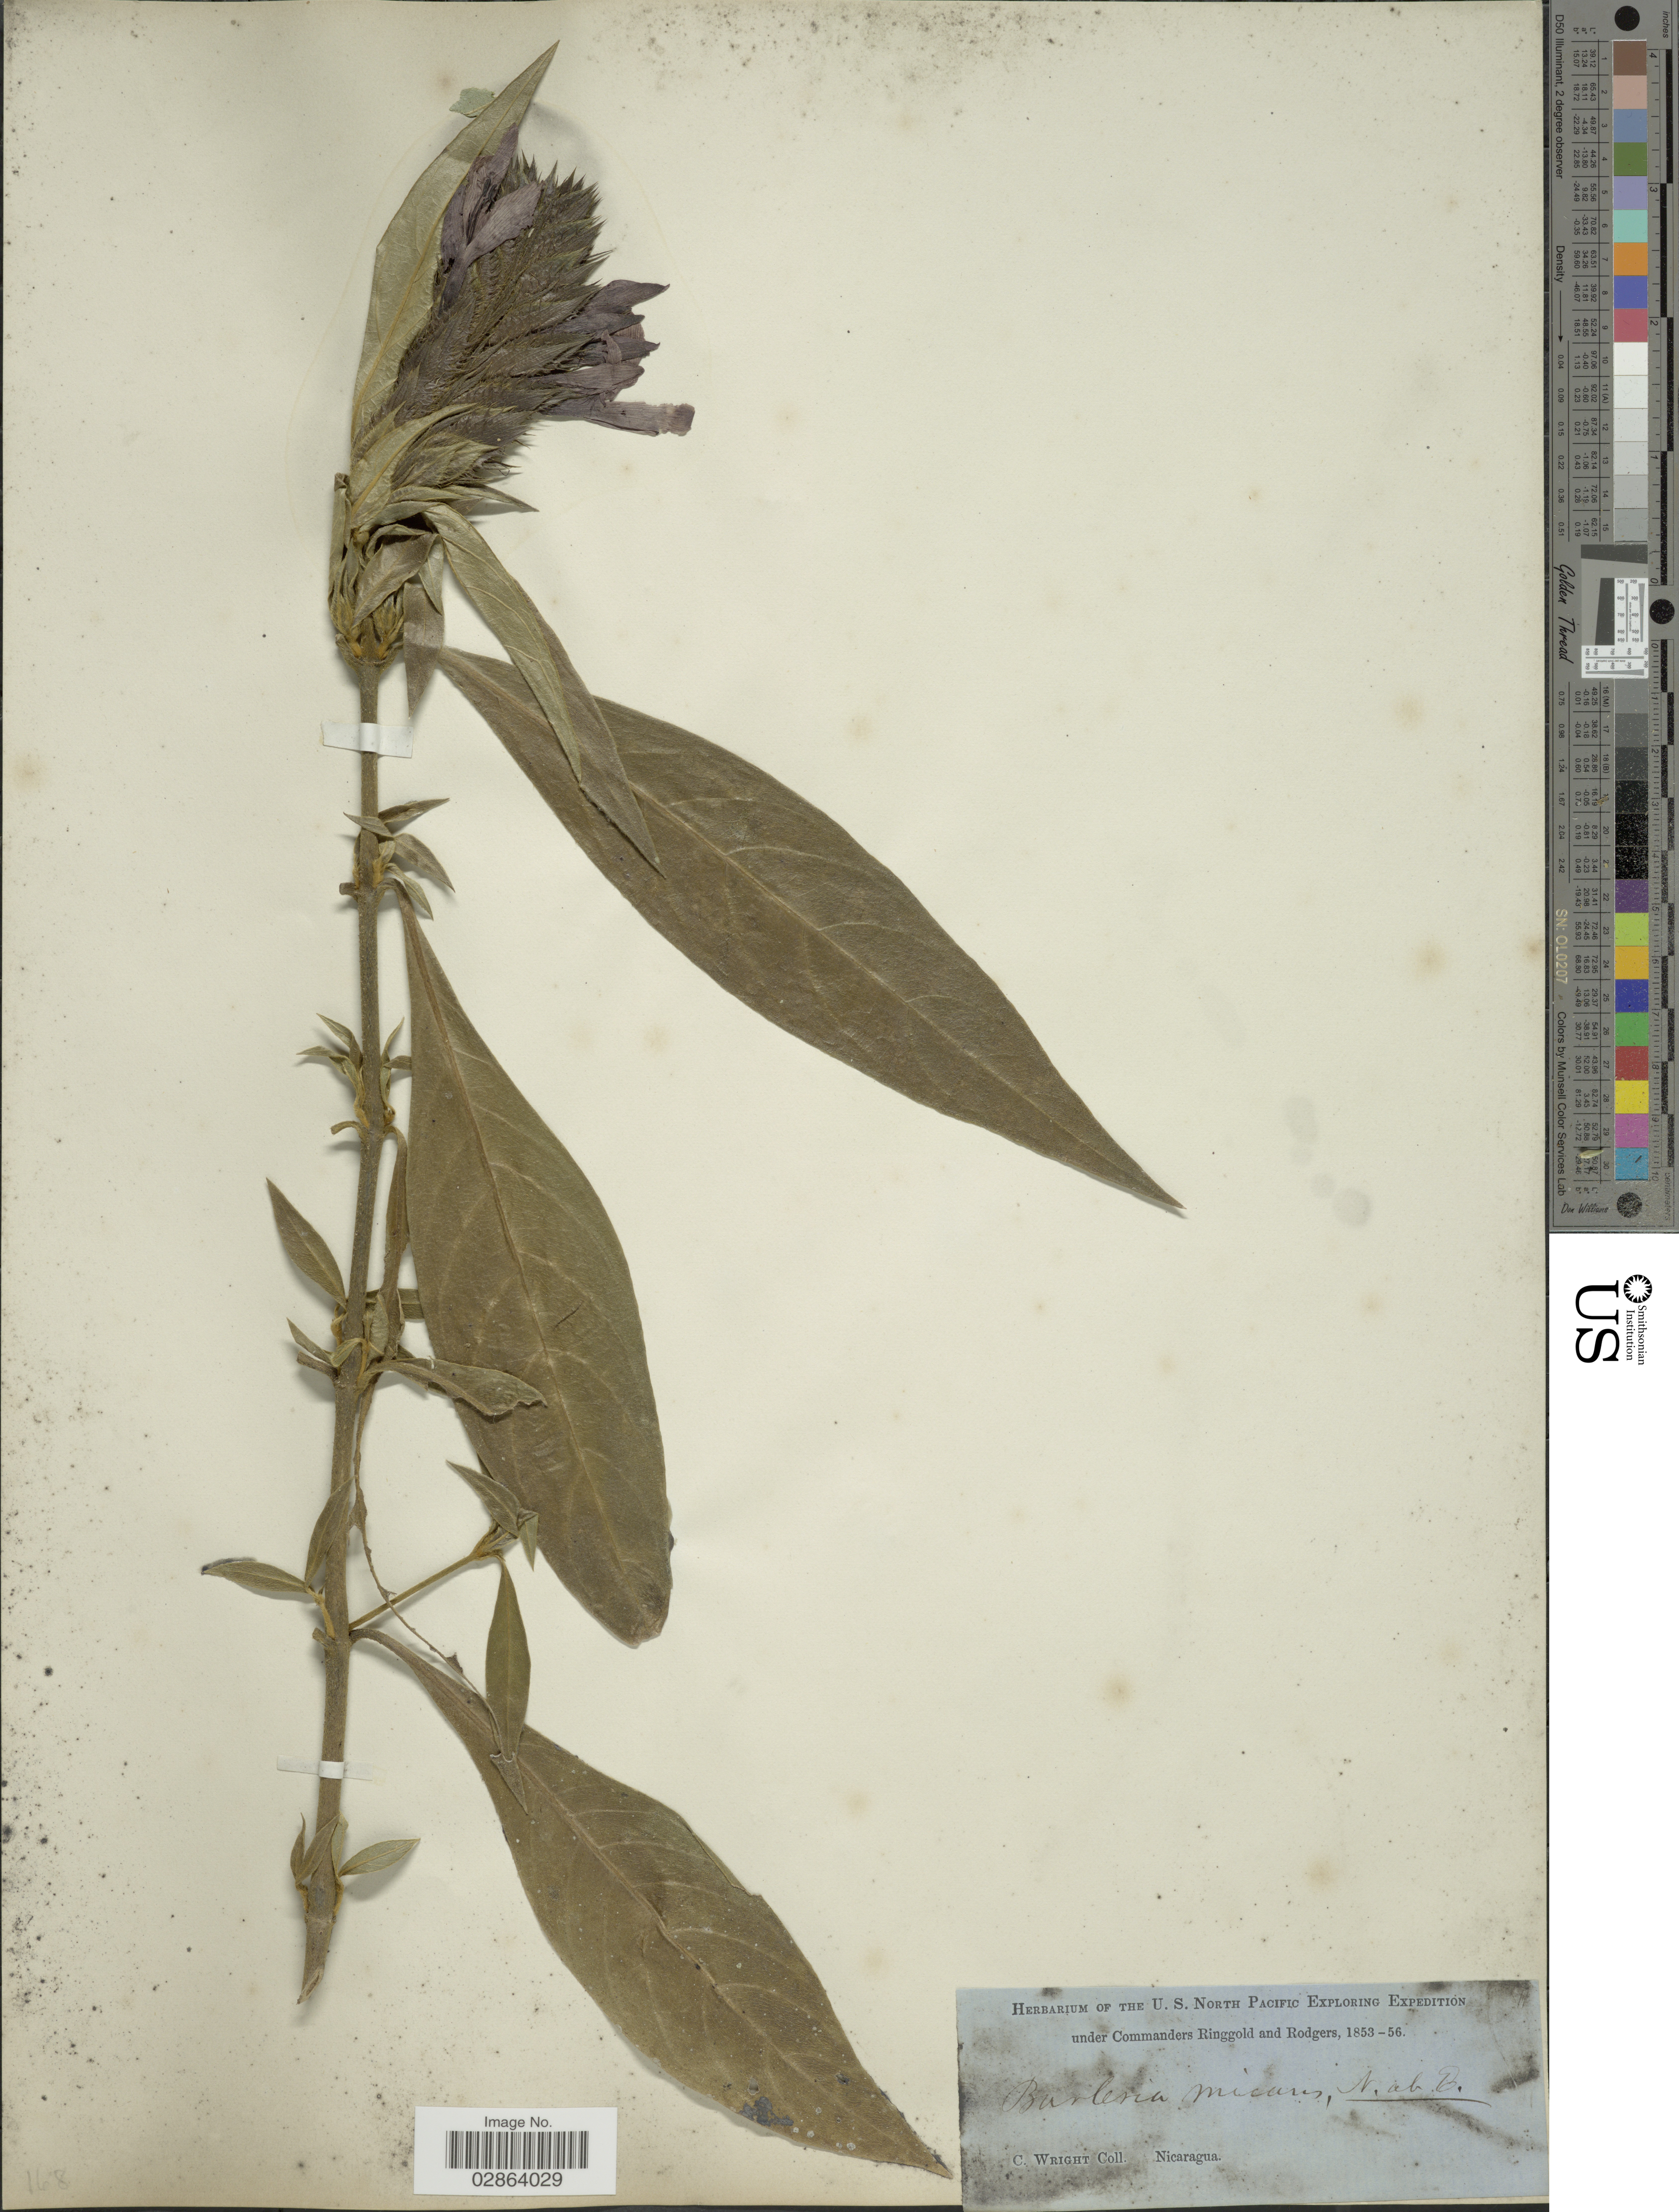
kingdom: Plantae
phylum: Tracheophyta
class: Magnoliopsida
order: Lamiales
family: Acanthaceae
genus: Barleria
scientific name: Barleria oenotheroides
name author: Dum. Cours.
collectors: C. Wright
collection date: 1853/1856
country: Nicaragua